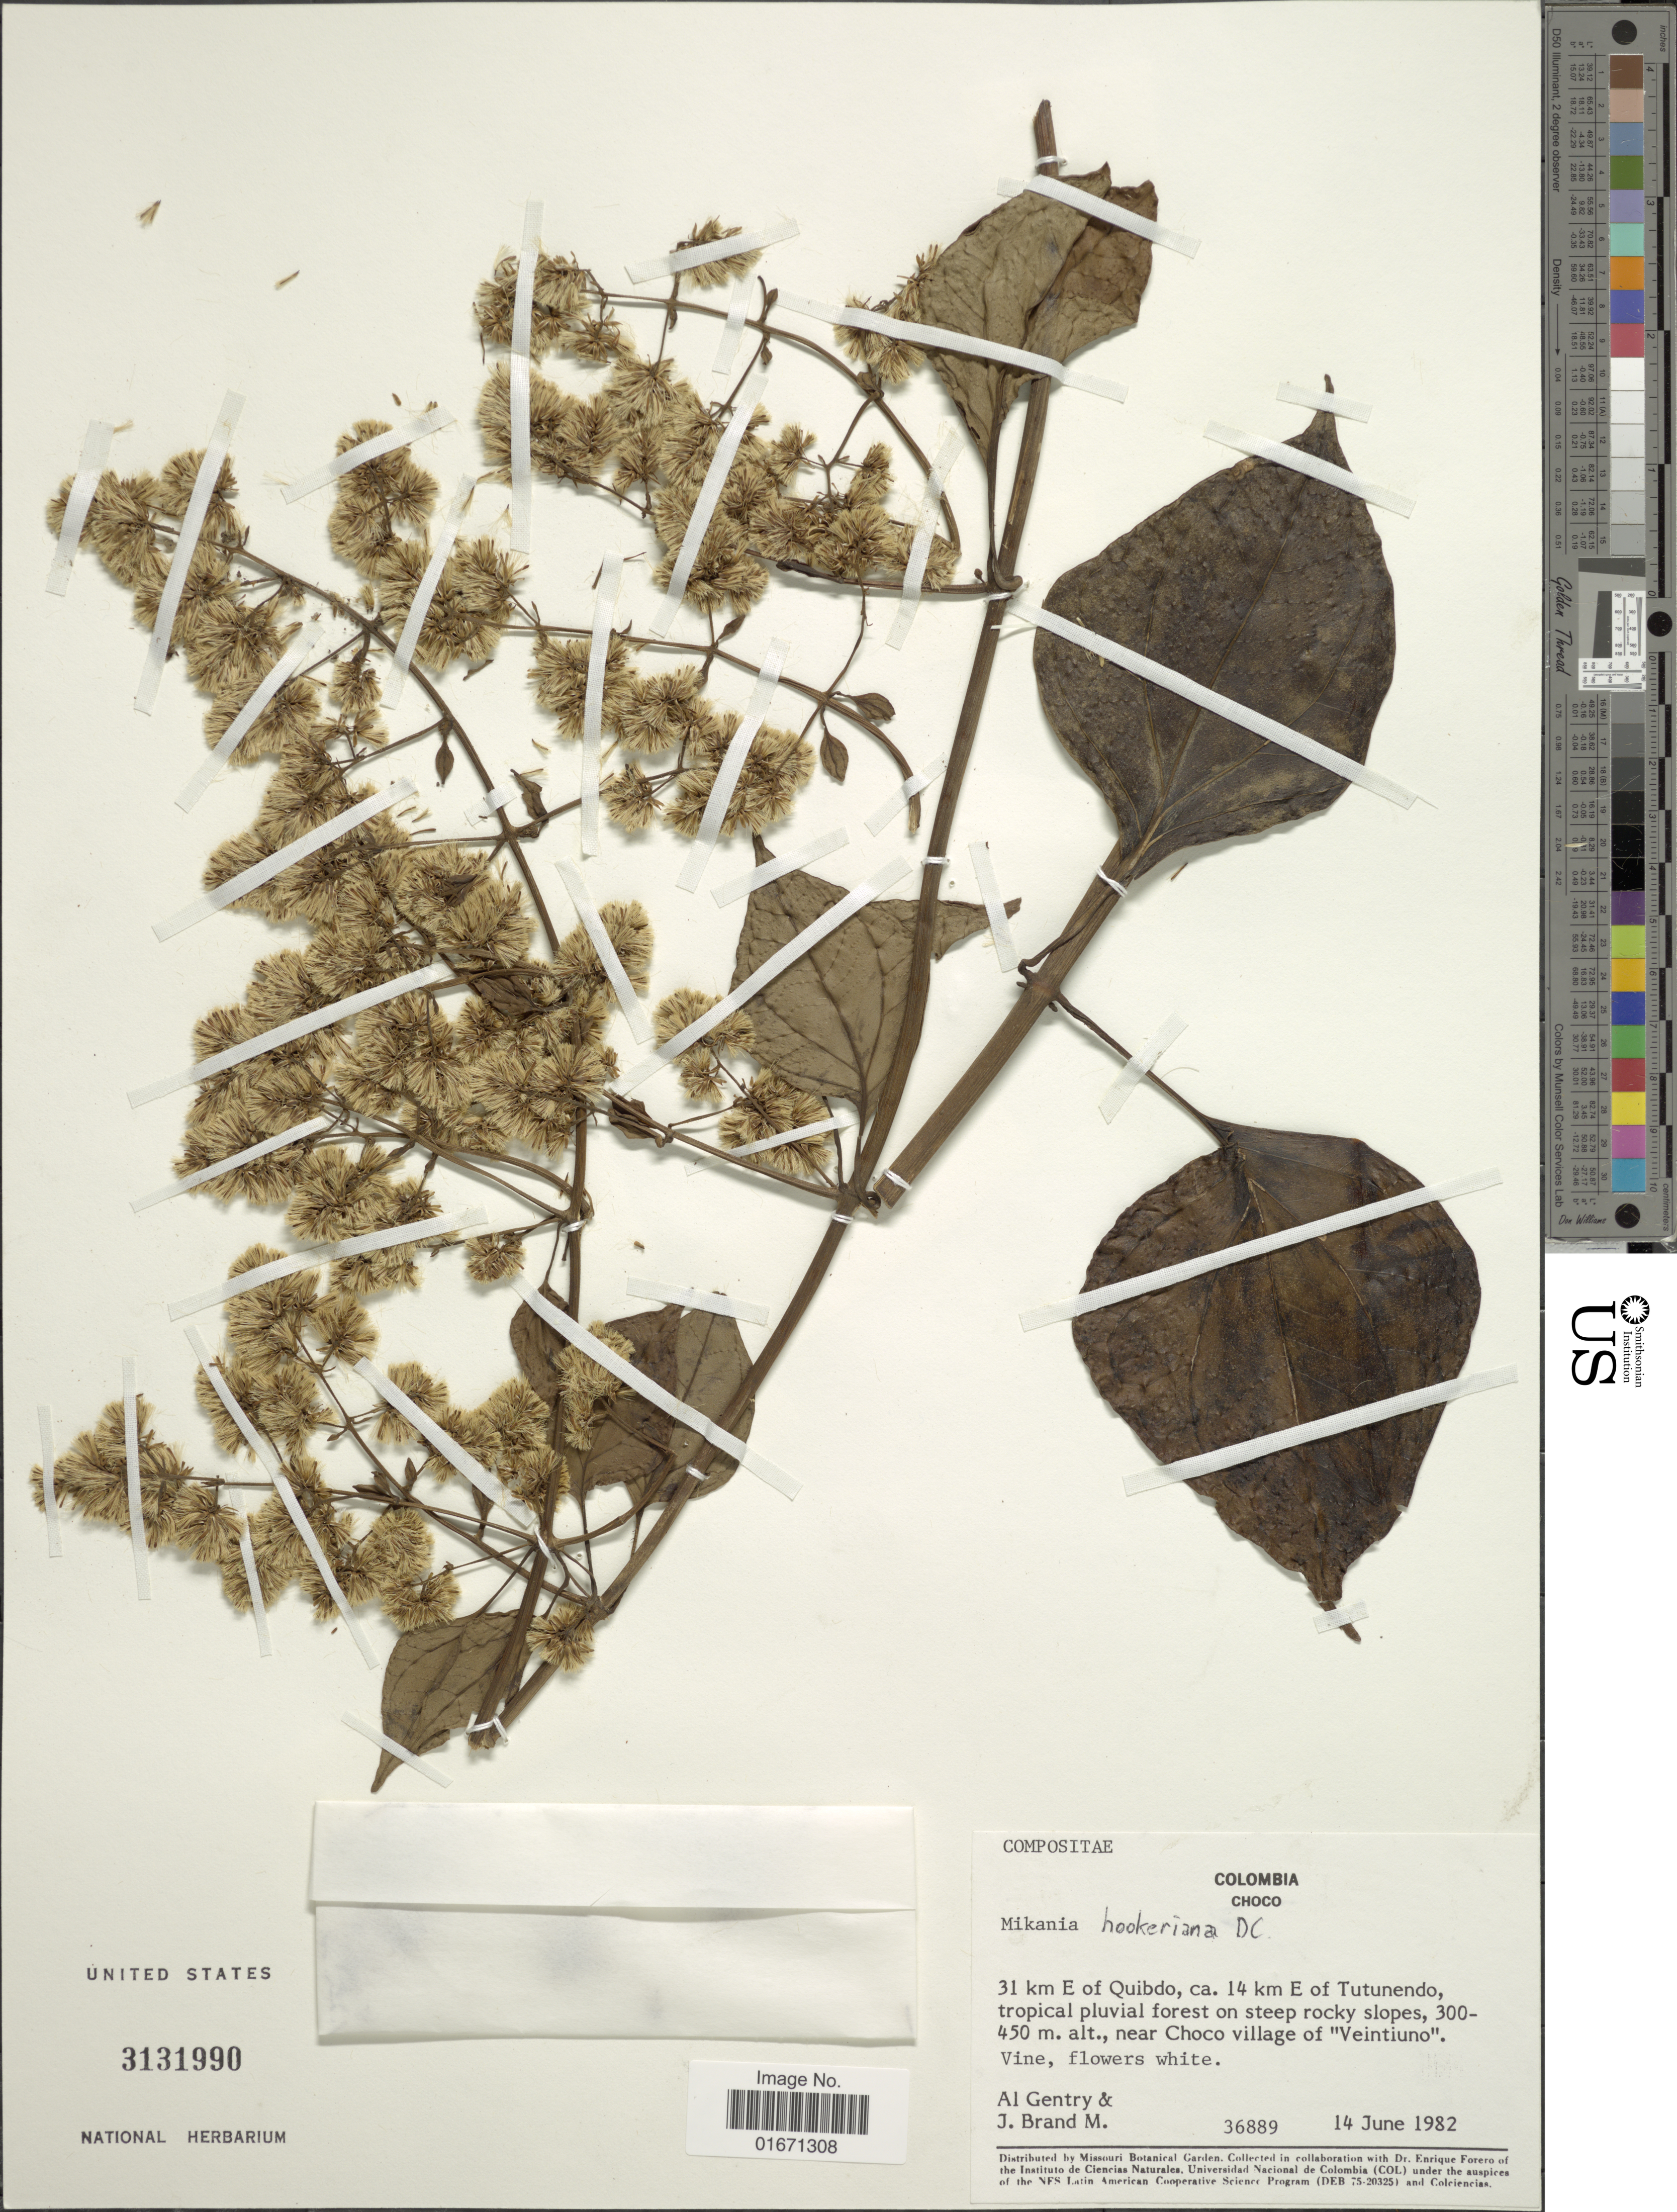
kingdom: Plantae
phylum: Tracheophyta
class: Magnoliopsida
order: Asterales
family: Asteraceae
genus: Mikania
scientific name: Mikania hookeriana var. platyphylla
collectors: A. H. Gentry & J. Brand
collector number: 36889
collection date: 1982-06-14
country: Colombia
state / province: Chocó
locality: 31 km E of Quibdo, ca 14 km E of Tutunendo, near Choco village of Veintiuno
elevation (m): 300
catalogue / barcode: US 3131990